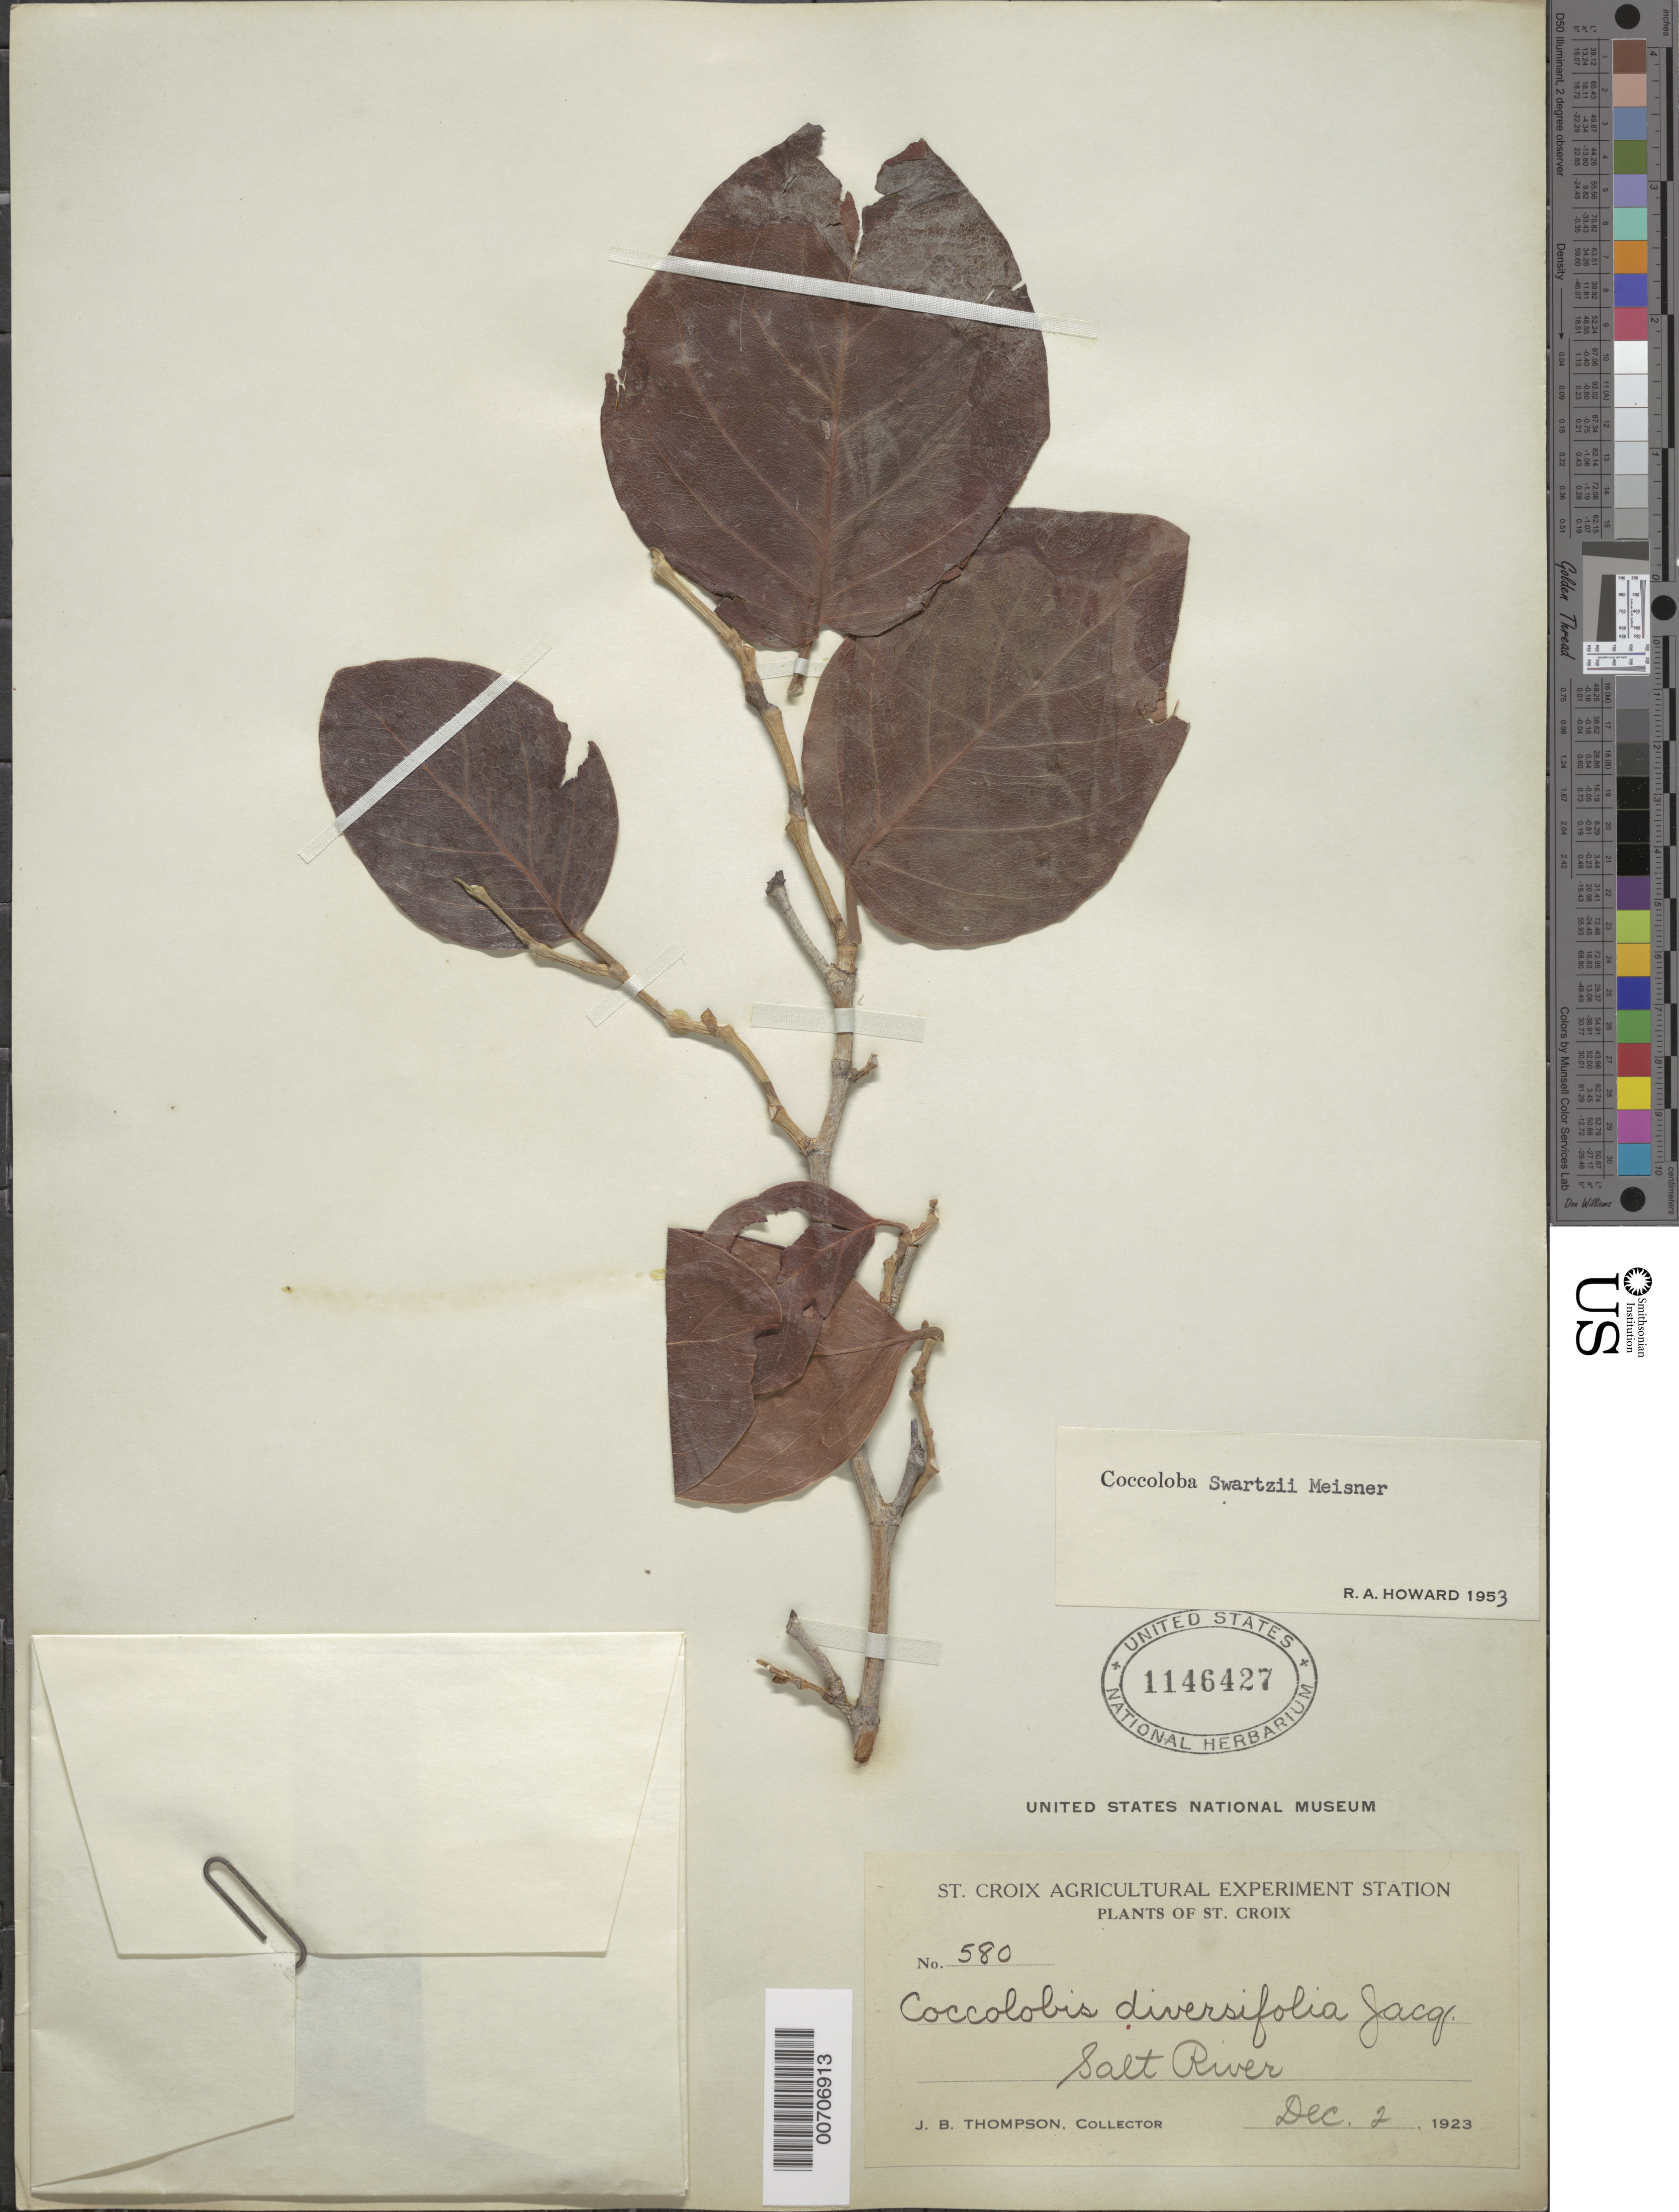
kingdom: Plantae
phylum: Tracheophyta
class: Magnoliopsida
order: Caryophyllales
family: Polygonaceae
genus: Coccoloba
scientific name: Coccoloba swartzii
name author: Meisn.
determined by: Howard, R. A.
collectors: J. B. Thompson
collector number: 580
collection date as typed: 02 Dec 1923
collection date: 1923-12-02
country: U.S. Virgin Islands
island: St. Croix Island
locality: Salt River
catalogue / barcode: US 1146427